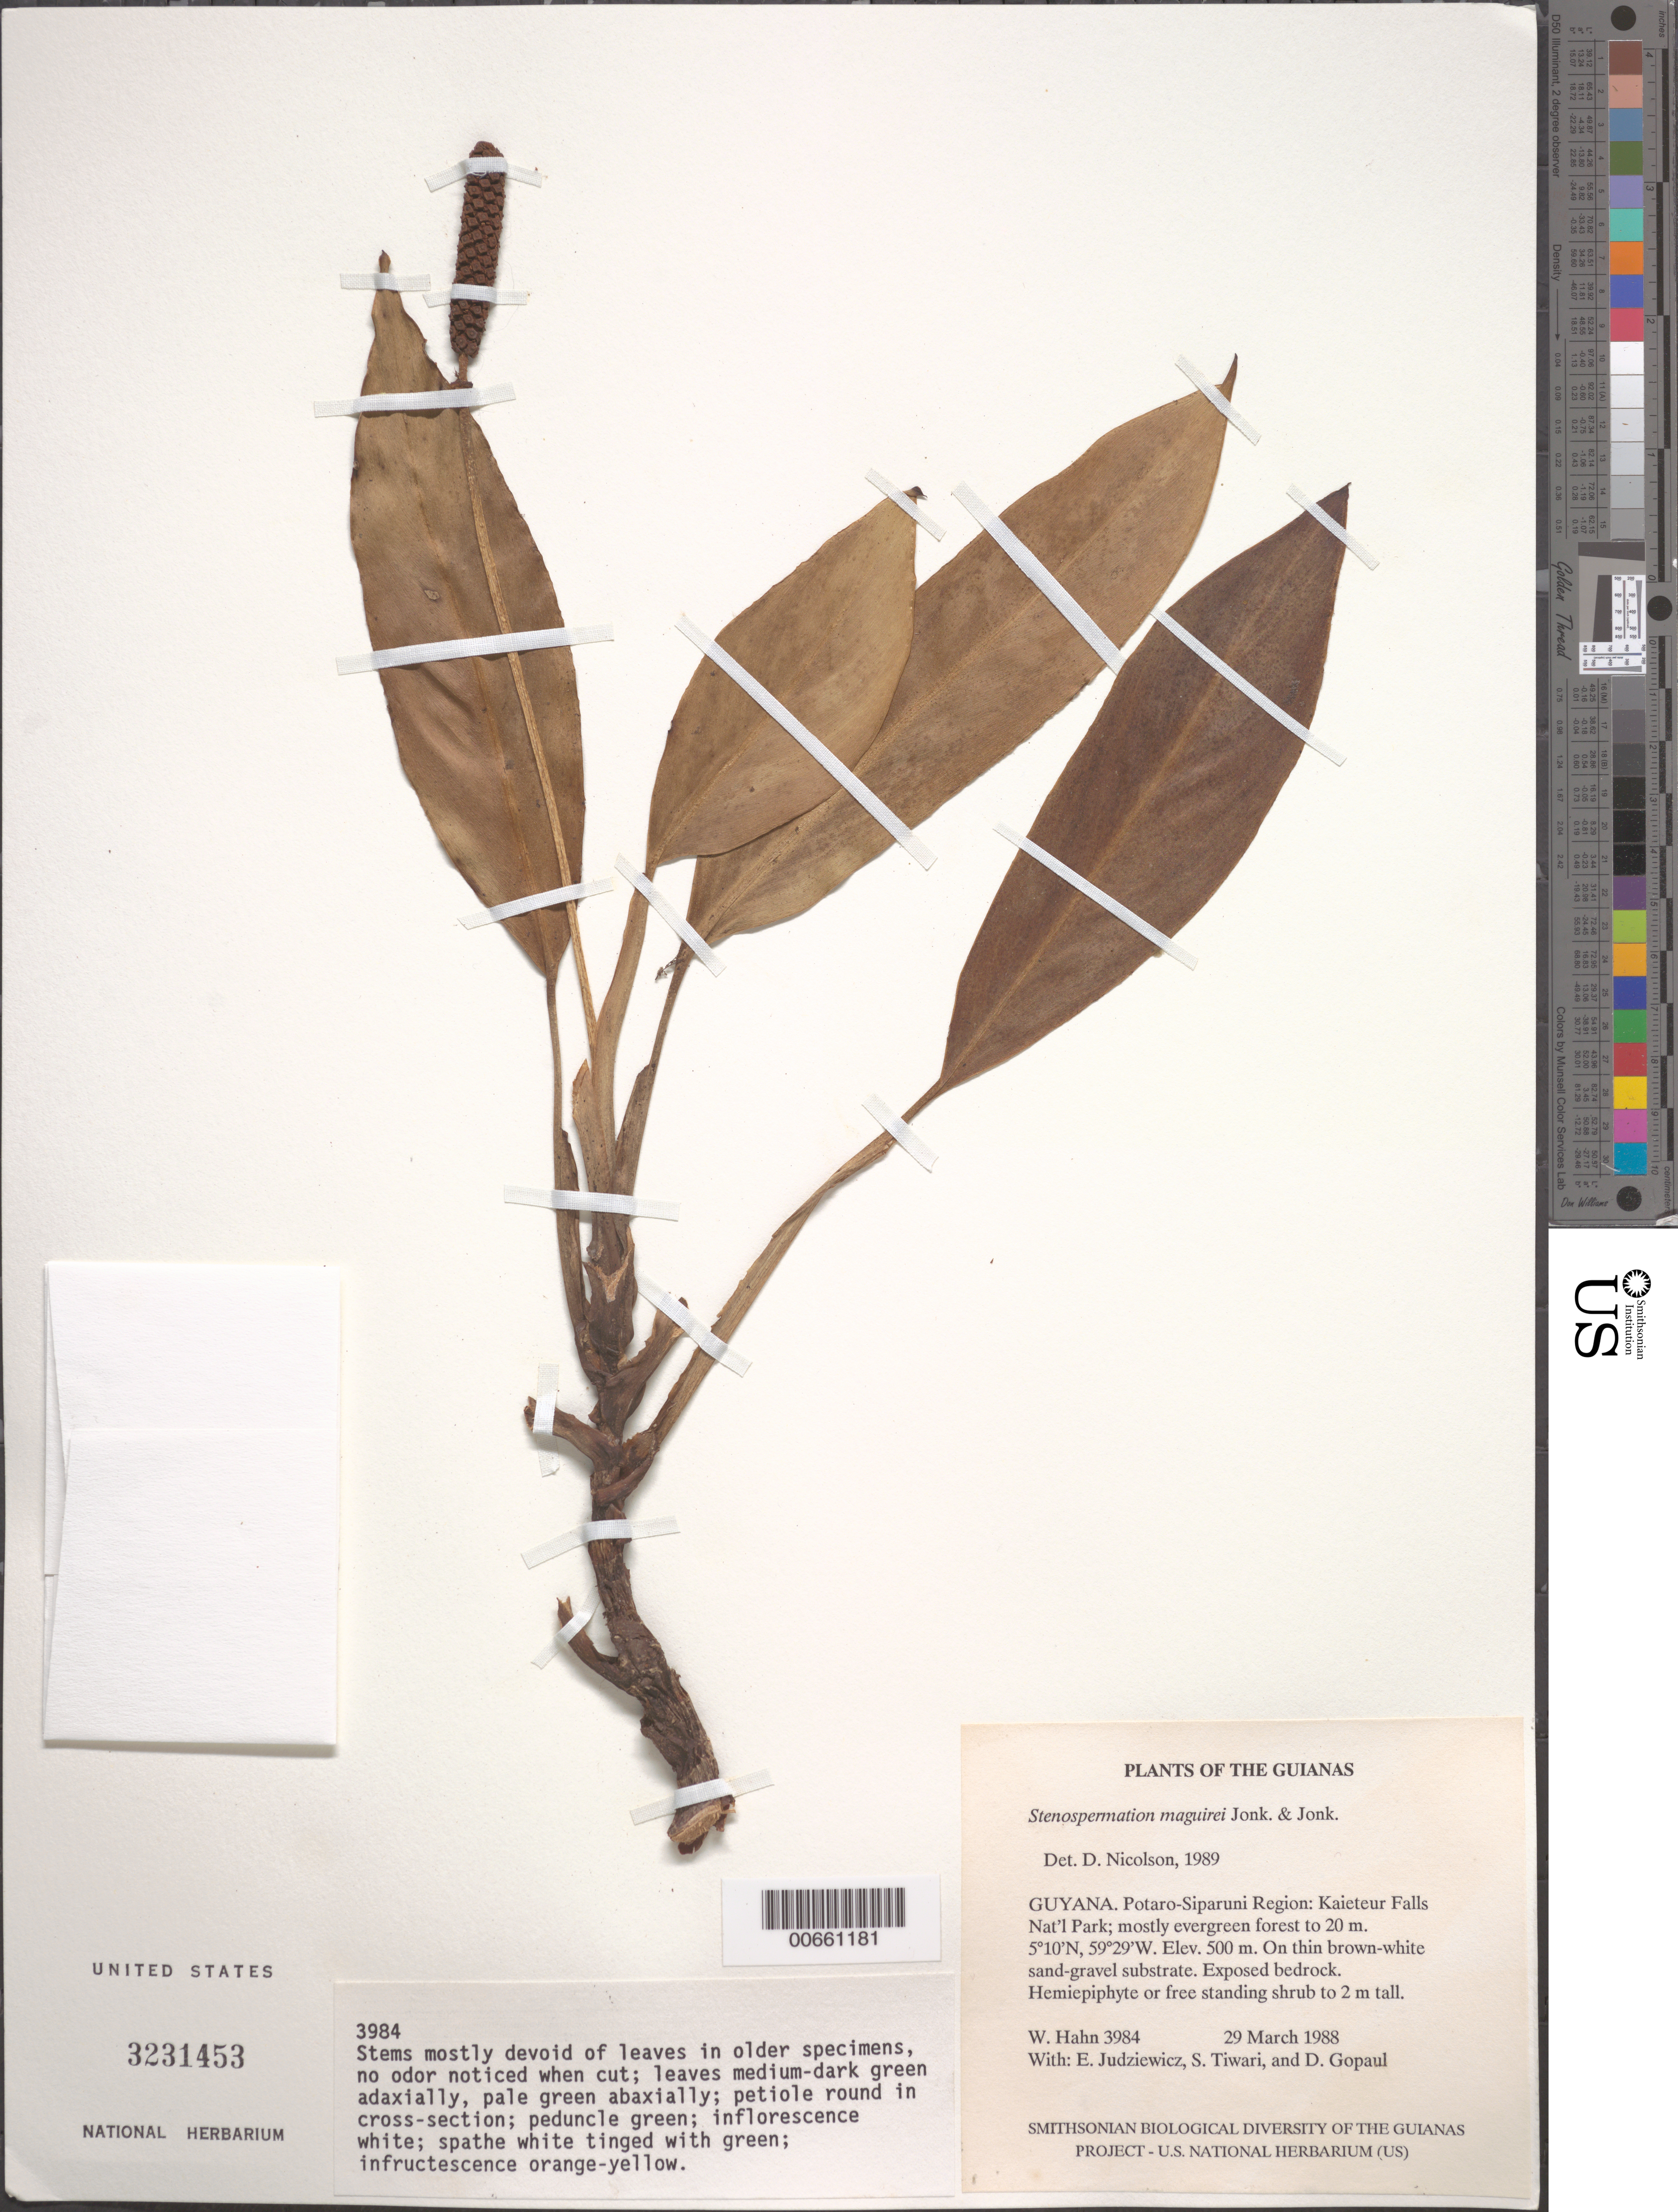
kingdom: Plantae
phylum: Tracheophyta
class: Liliopsida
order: Alismatales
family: Araceae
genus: Stenospermation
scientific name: Stenospermation maguirei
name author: A.M.E. Jonker & Jonker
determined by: Nicolson, Dan H.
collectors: W. Hahn, E. J. Judziewicz, S. Tiwari & D. Gopaul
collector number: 3984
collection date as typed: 29 March 1988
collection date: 1988-03-29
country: Guyana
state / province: Potaro-Siparuni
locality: Kaieteur Falls National Park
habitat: Mostly evergreen forest to 20 m on thin brown-white sand-gravel substrate. Exposed bedrock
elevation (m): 500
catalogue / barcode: US 3231453